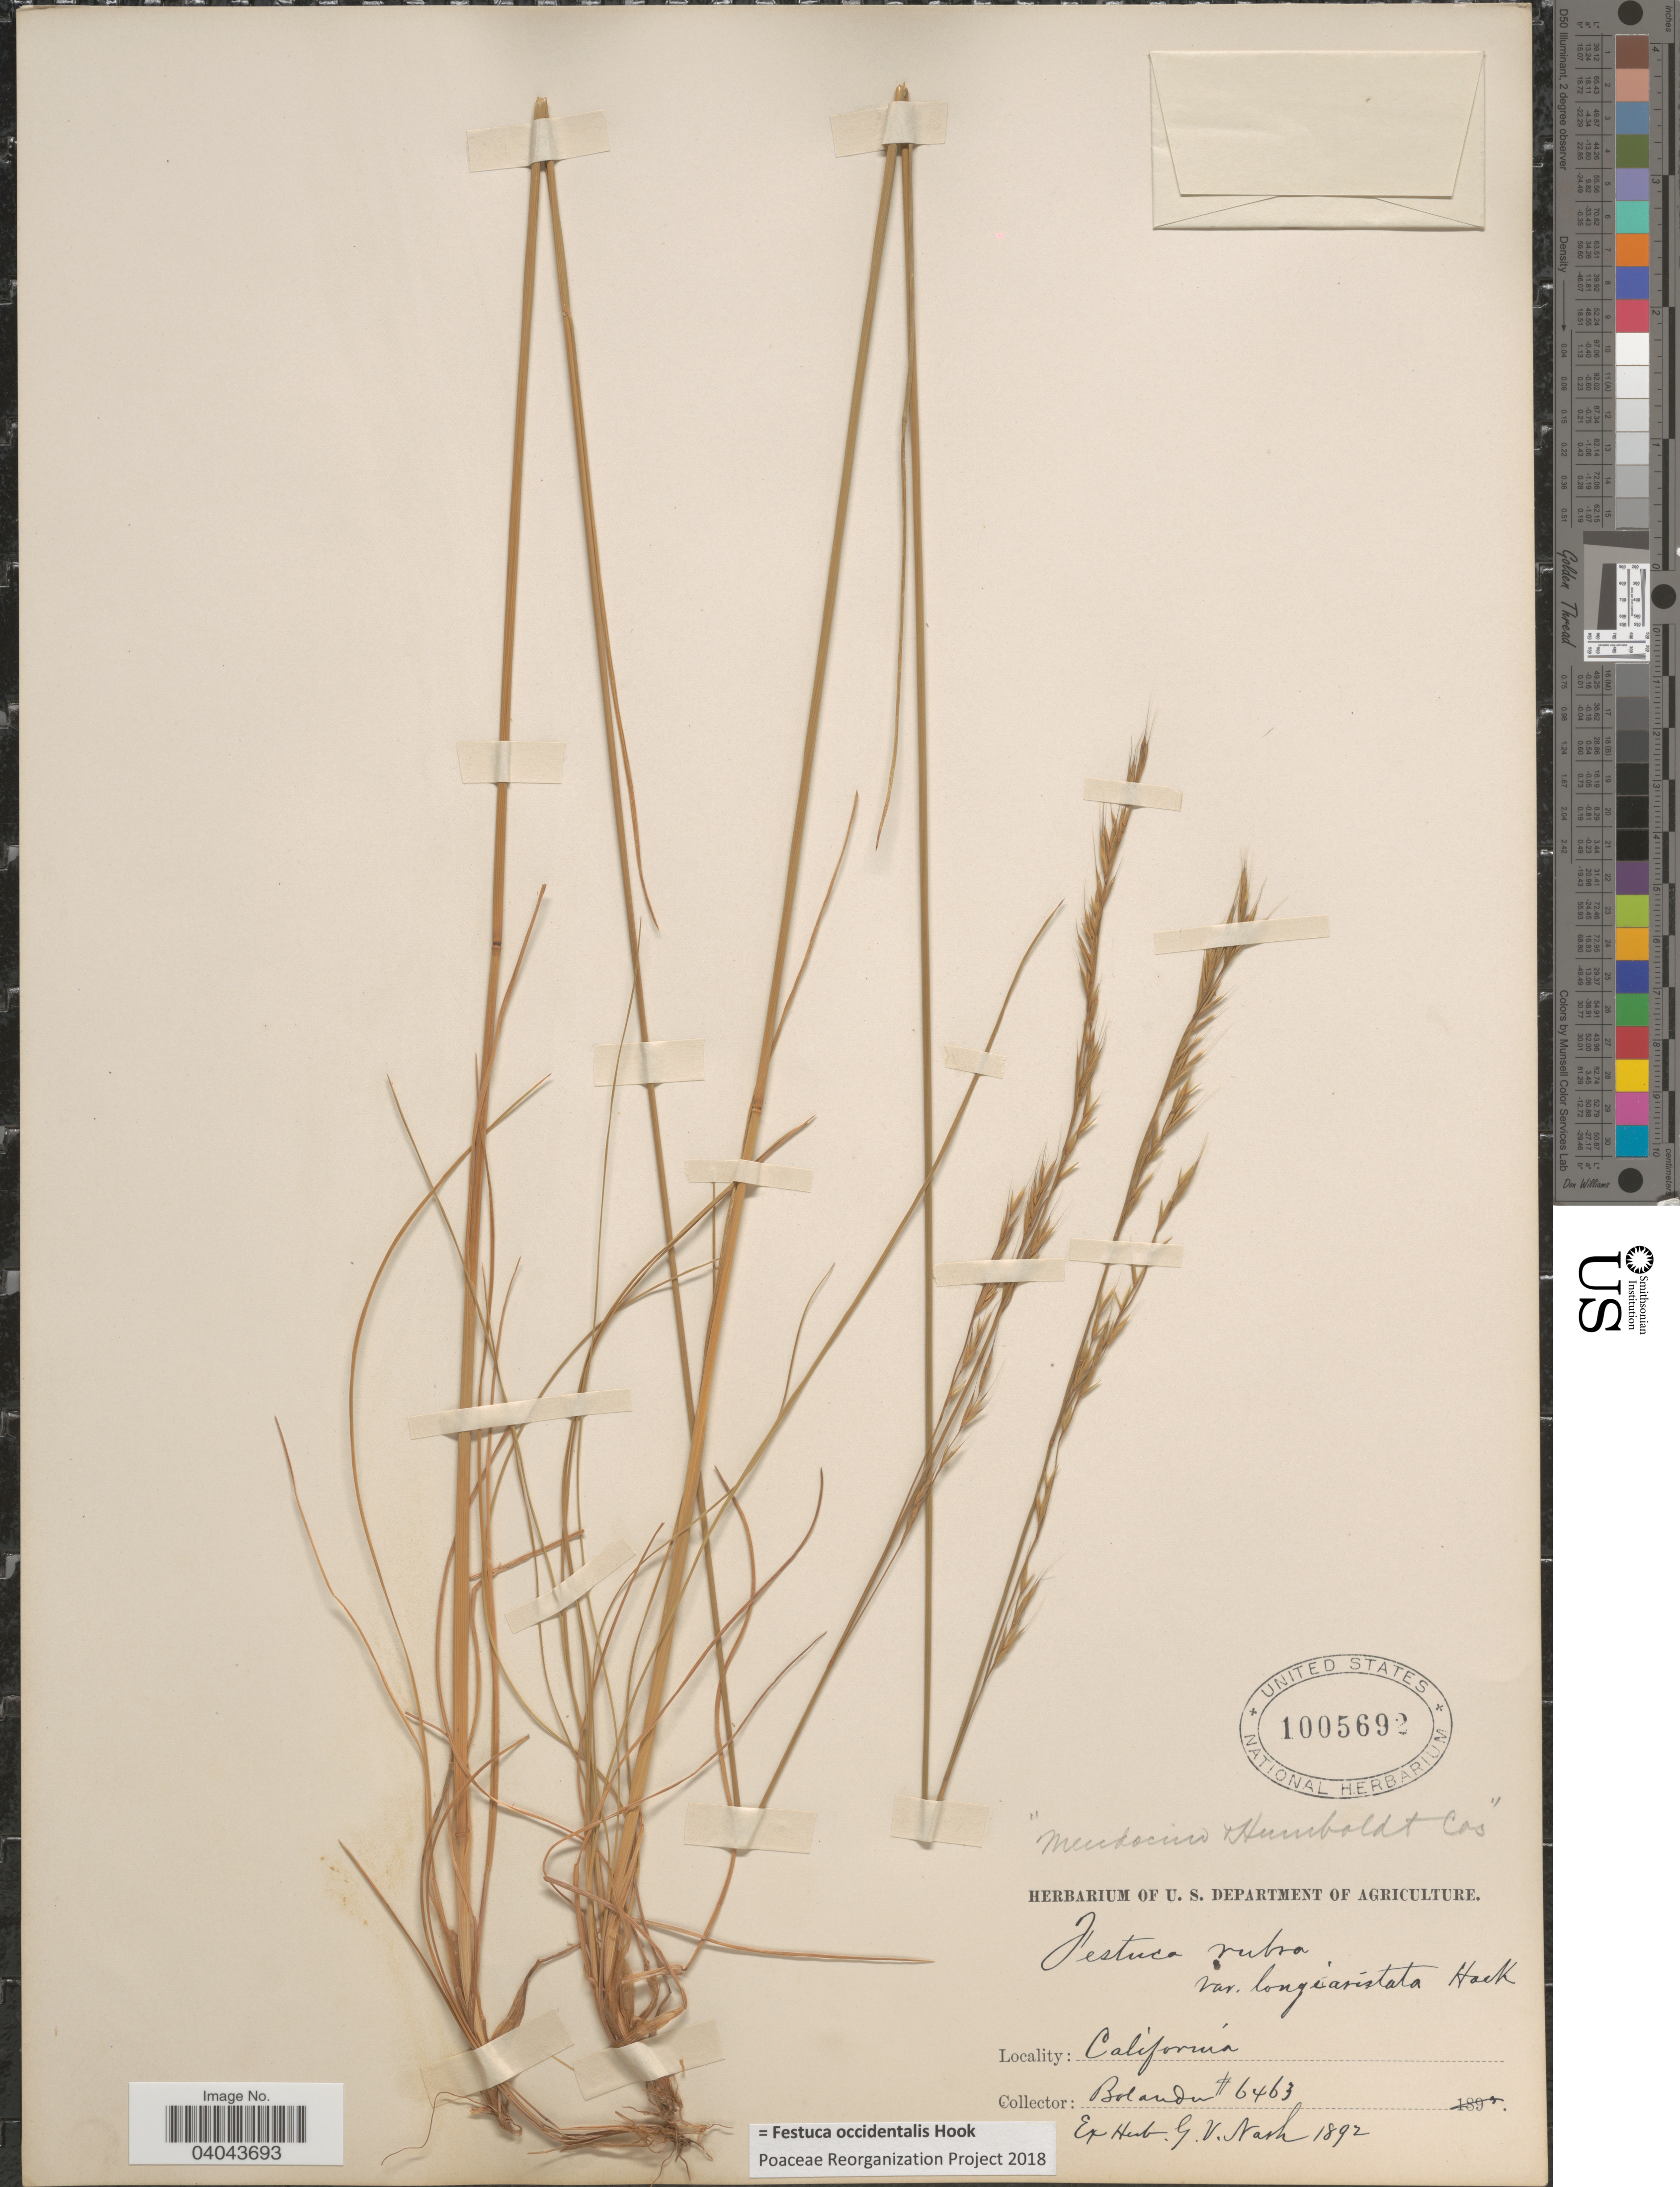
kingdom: Plantae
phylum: Tracheophyta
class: Liliopsida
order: Poales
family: Poaceae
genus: Festuca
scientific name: Festuca occidentalis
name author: Hook.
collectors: -. Bolander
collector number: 6463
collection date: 1892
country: United States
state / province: California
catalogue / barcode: US 1005692